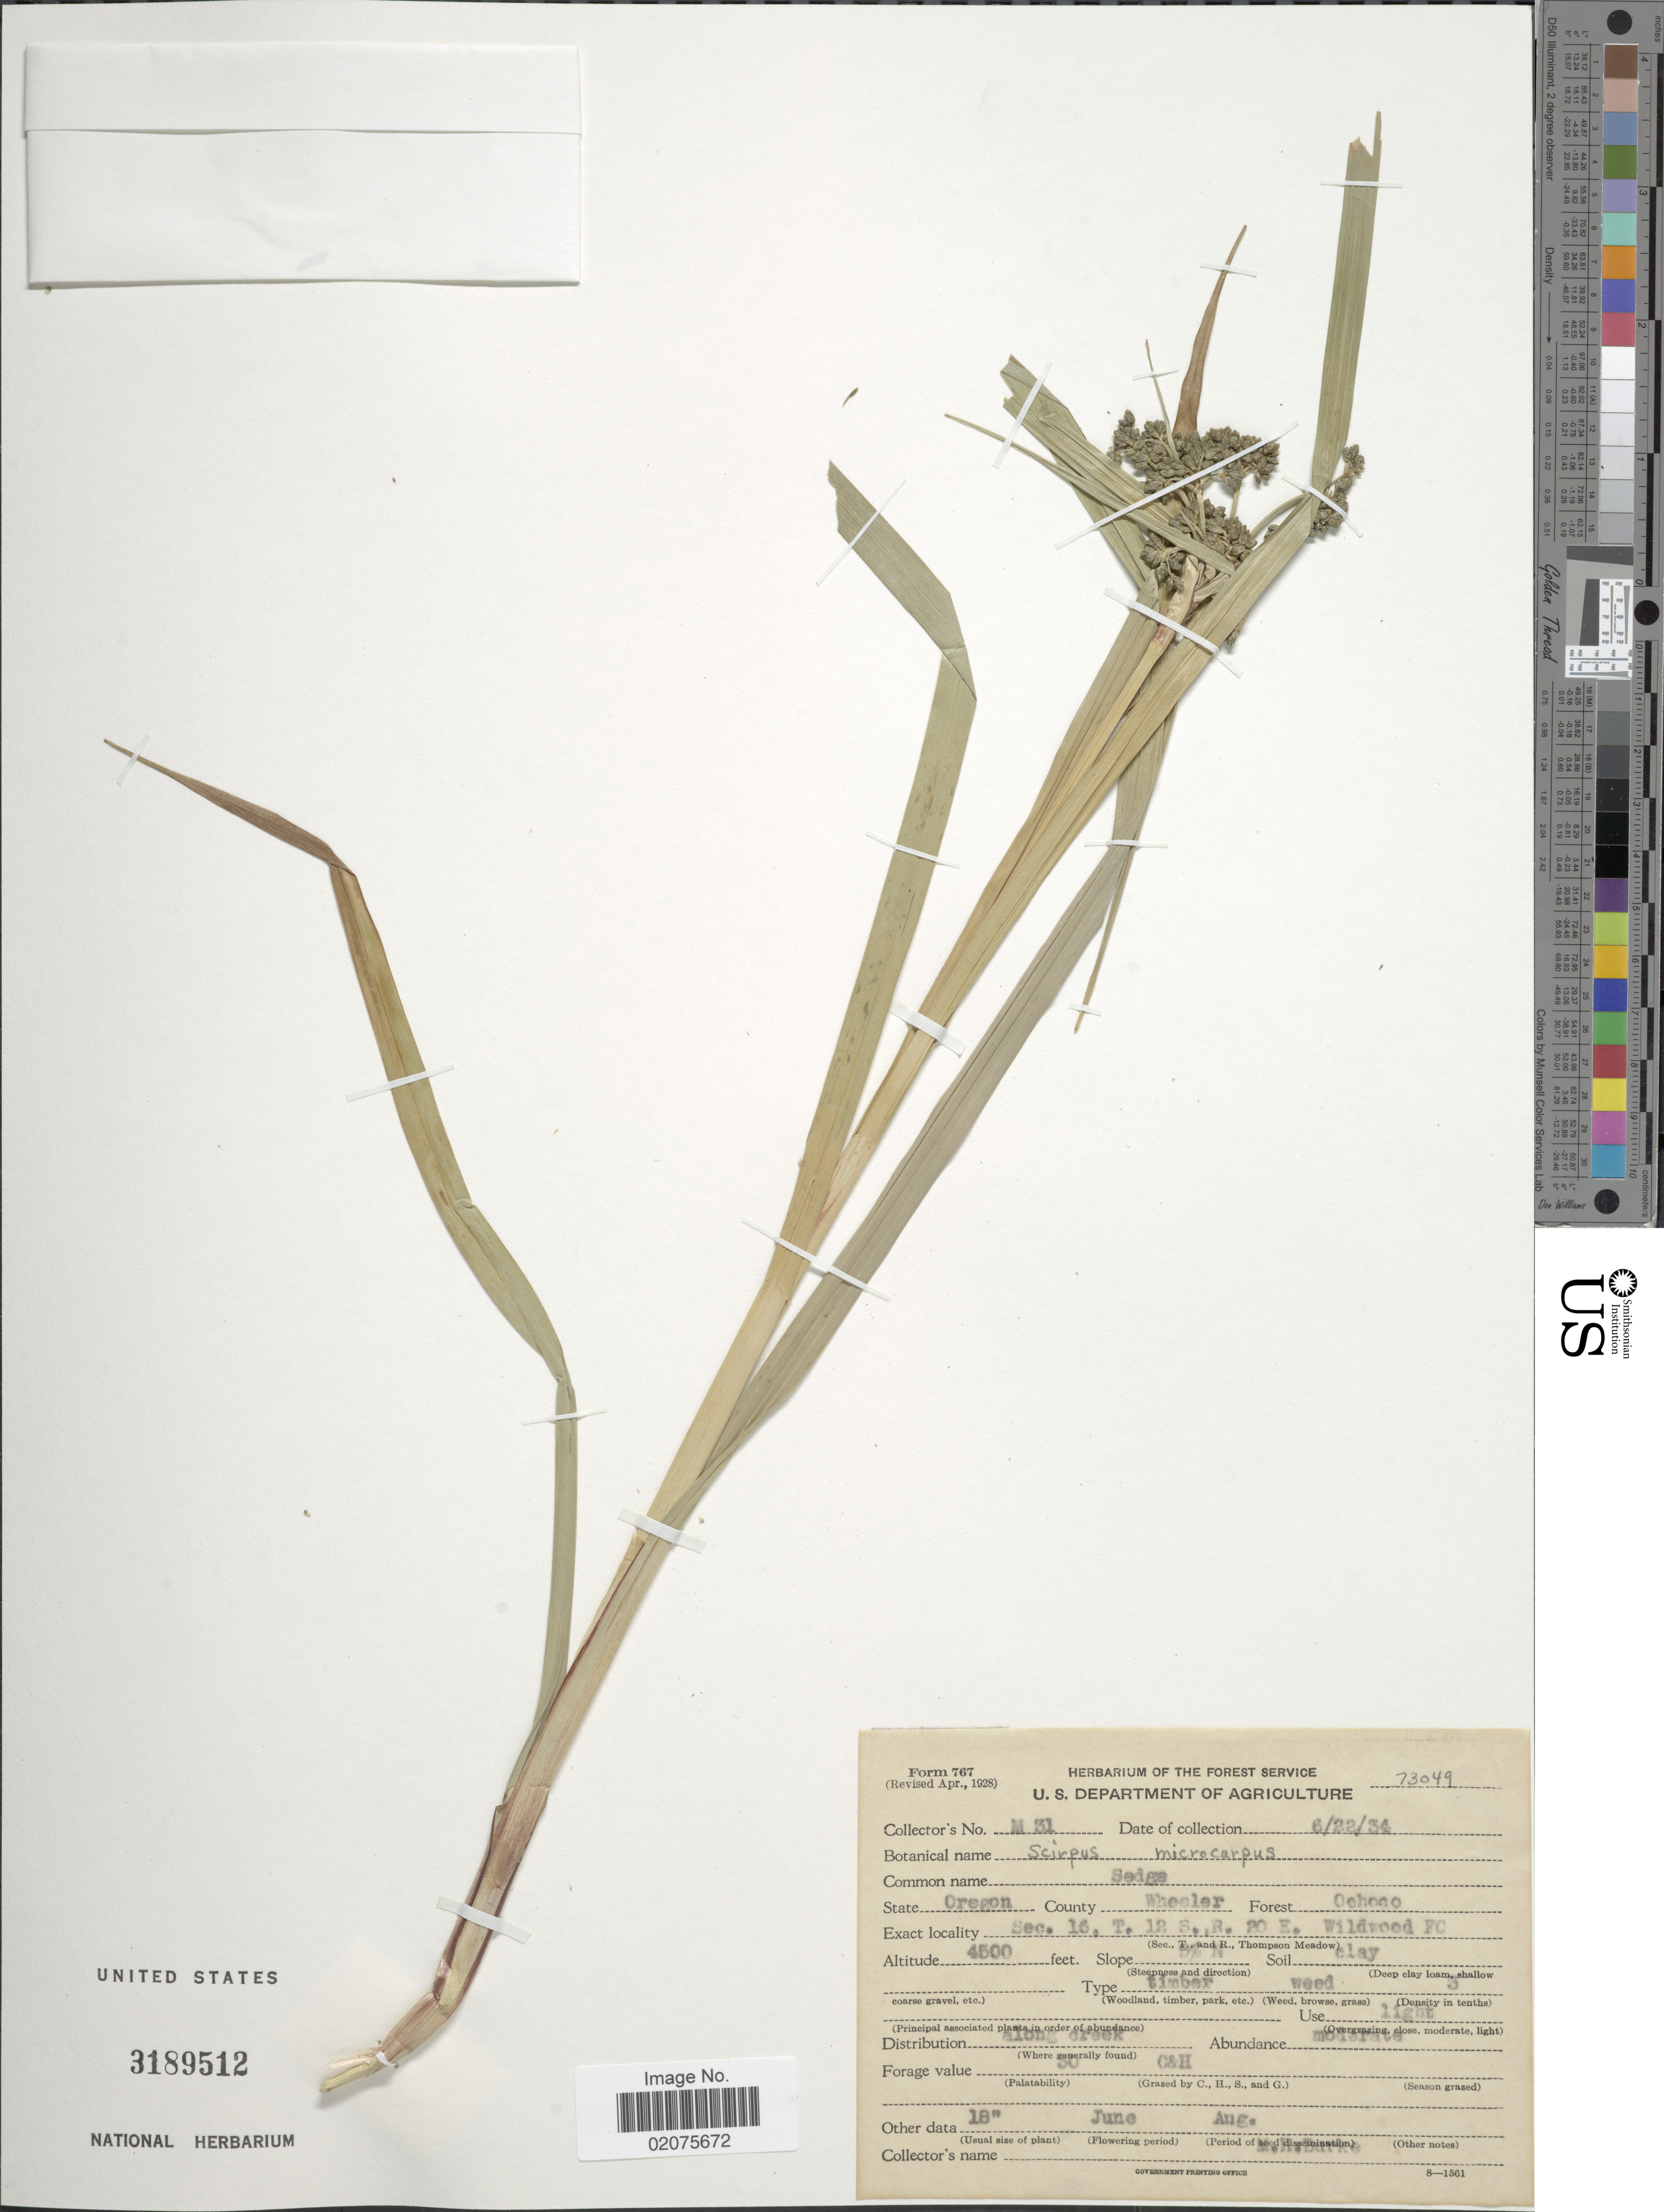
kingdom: Plantae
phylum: Tracheophyta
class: Liliopsida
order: Poales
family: Cyperaceae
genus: Scirpus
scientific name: Scirpus microcarpus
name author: J. Presl & C. Presl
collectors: M. Burke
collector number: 73049/M31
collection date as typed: Transcribed d/m/y: 22/6/34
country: United States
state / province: Oregon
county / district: Wheeler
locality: County: Wheeler. Sec. 16, T. 12 S. R. 20E. Wildwood FC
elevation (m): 1372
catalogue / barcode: US 3189512